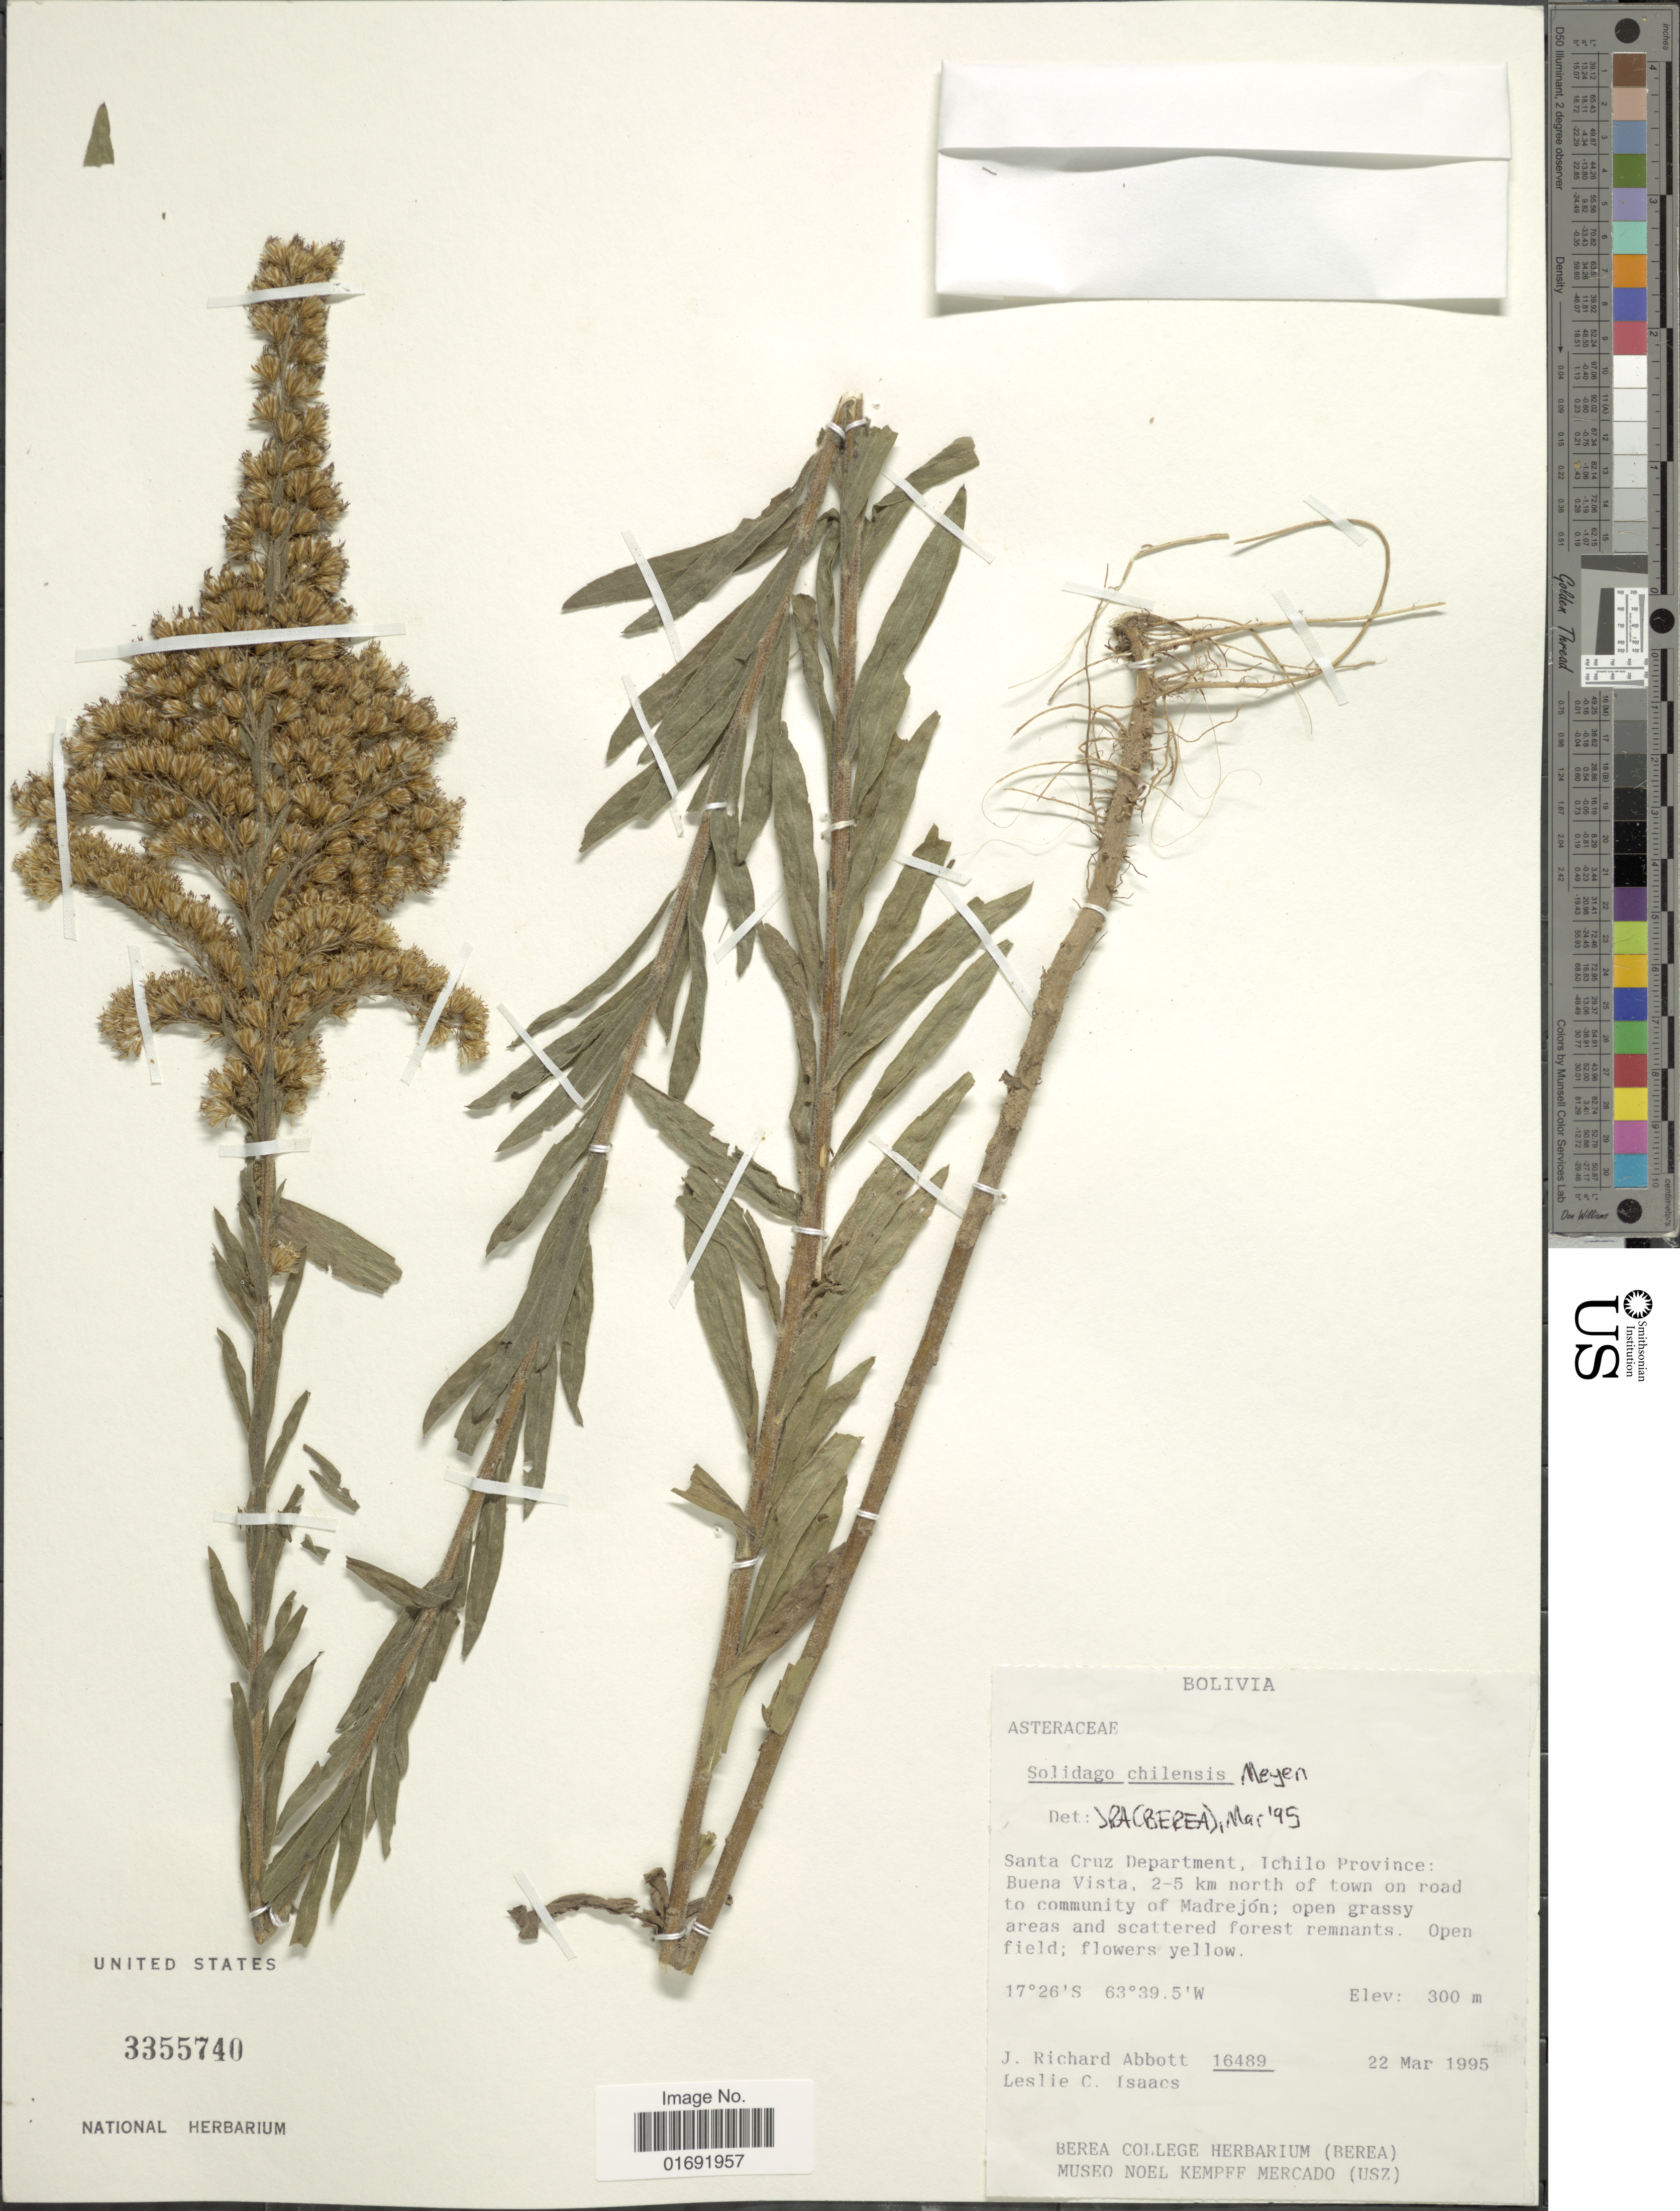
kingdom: Plantae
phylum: Tracheophyta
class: Magnoliopsida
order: Asterales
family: Asteraceae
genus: Solidago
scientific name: Solidago chilensis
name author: Meyen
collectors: J. R. Abbott & L. Isaacs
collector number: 16489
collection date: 1995-03-22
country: Bolivia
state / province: Santa Cruz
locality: Ichilo Province, Buena Vista, 2-5 km north of town on road to community of Madrejon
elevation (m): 300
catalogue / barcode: US 3355740